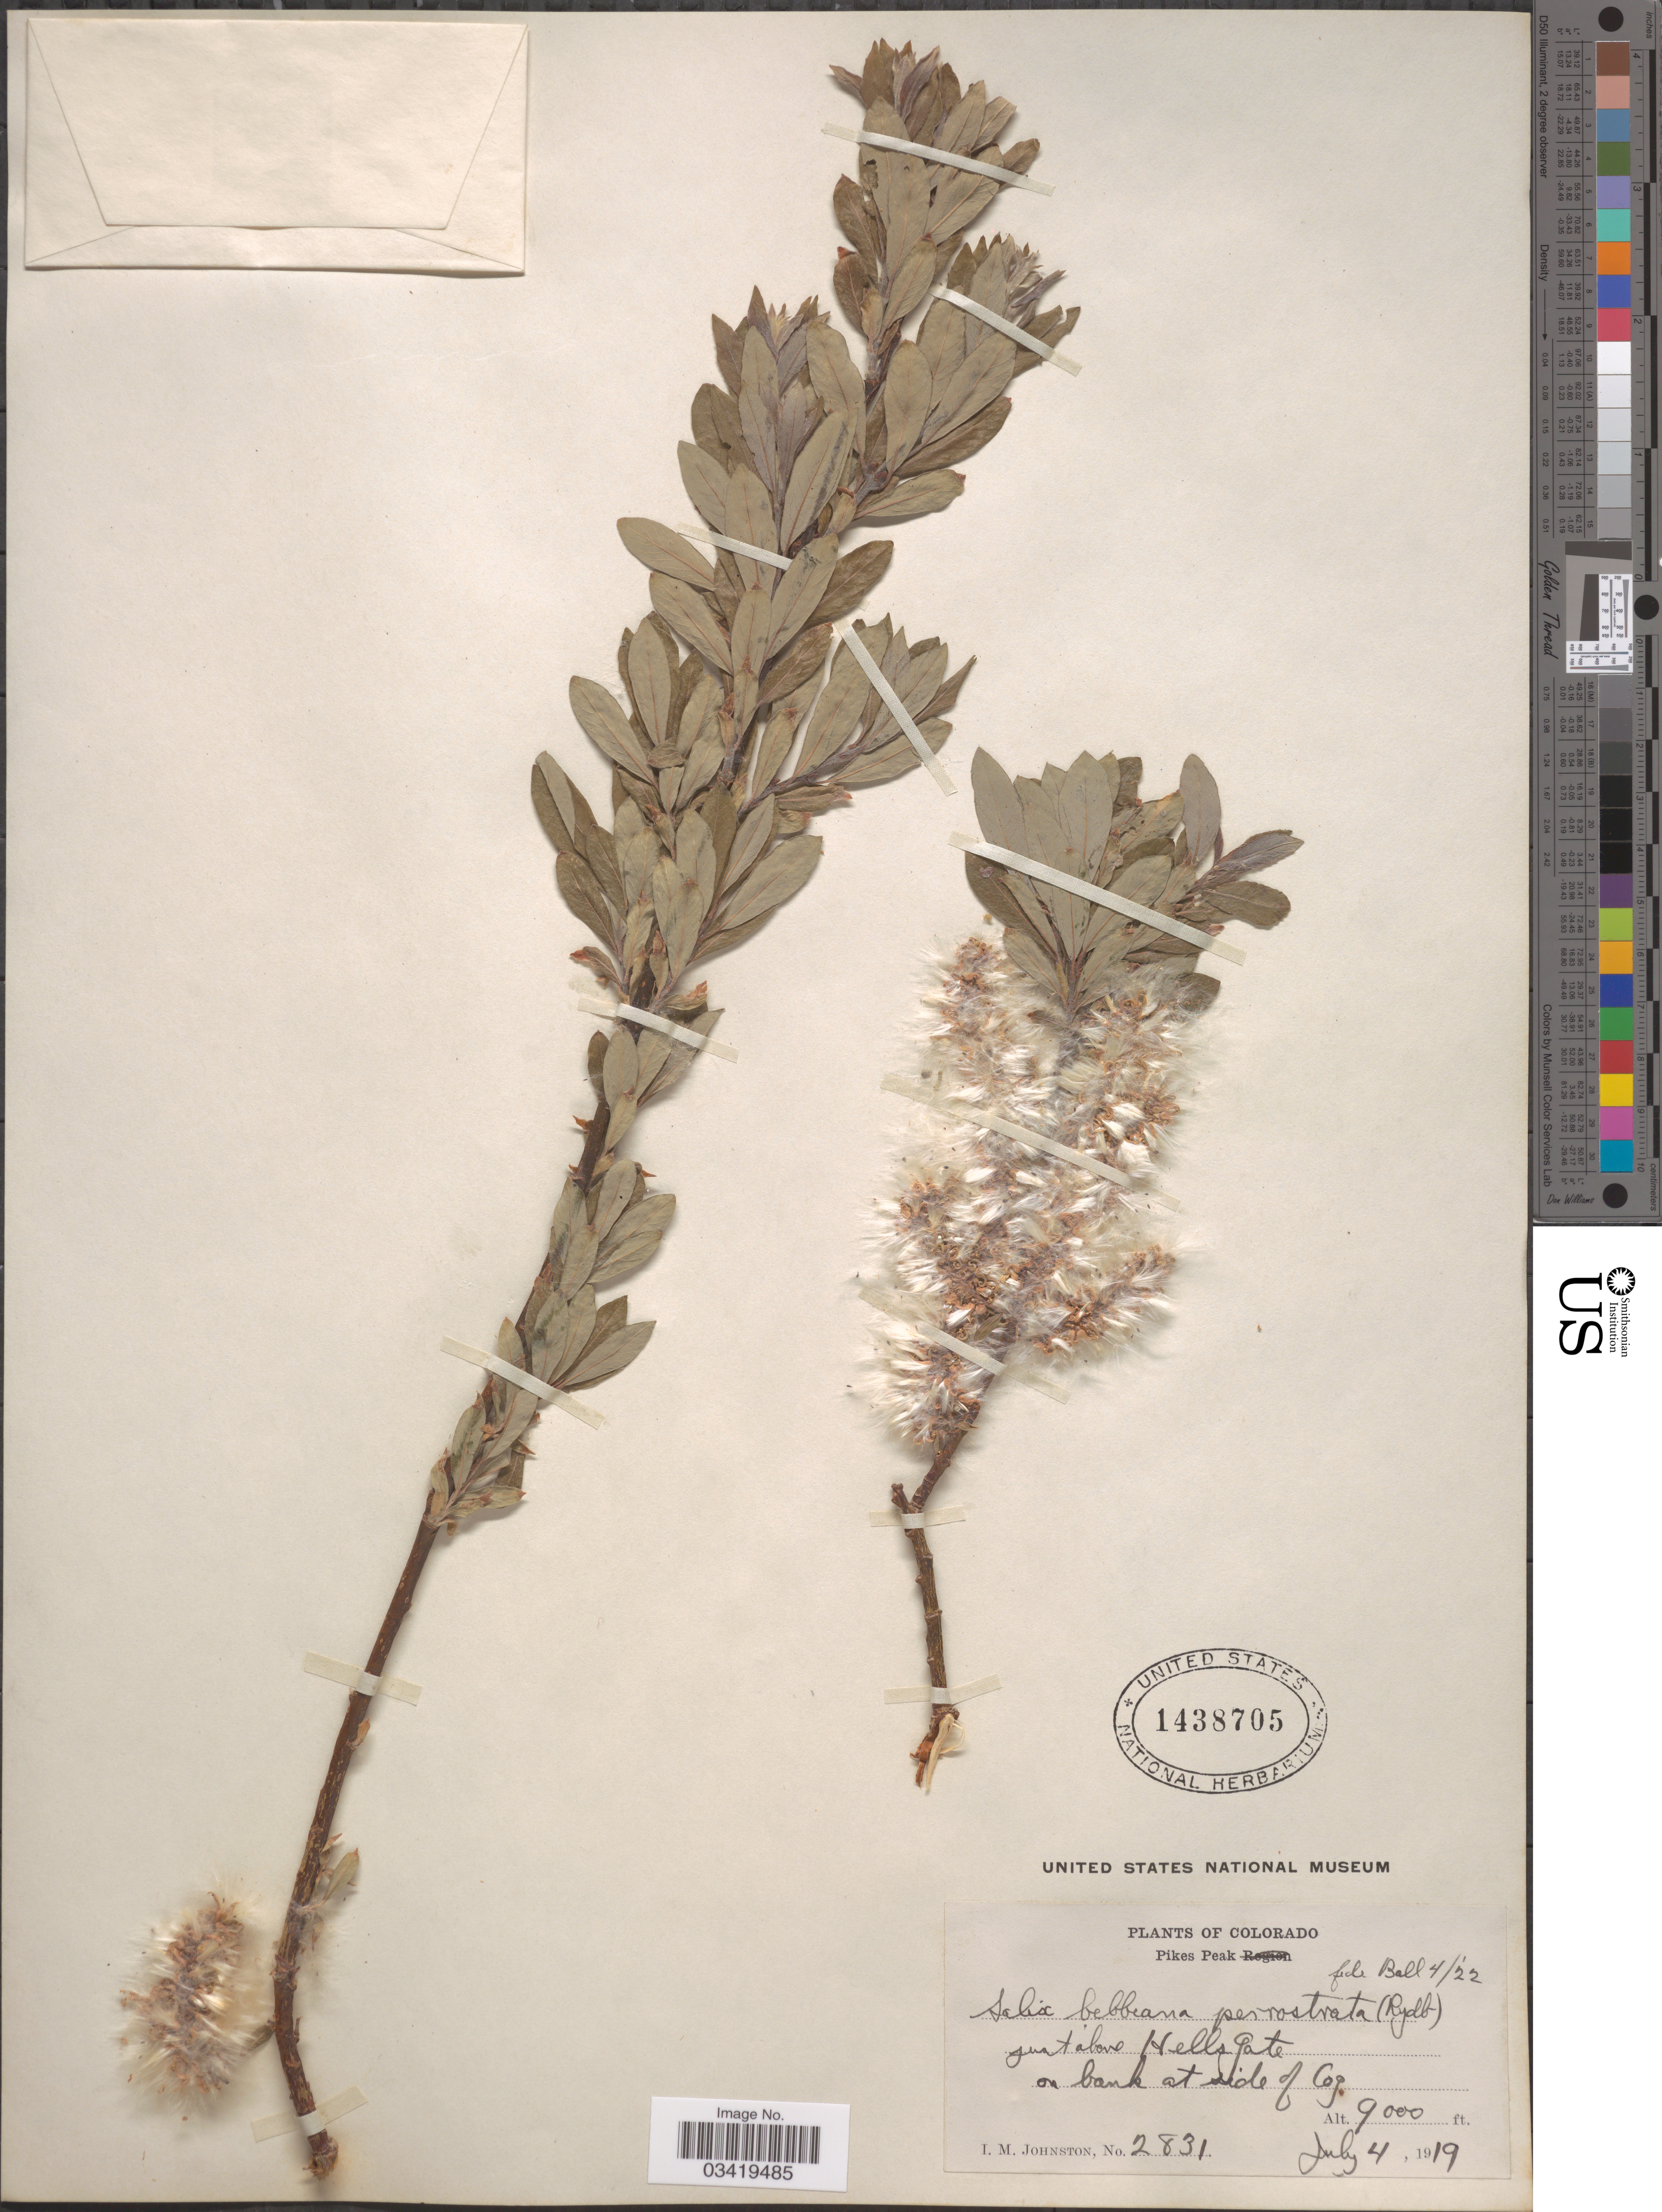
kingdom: Plantae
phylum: Tracheophyta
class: Magnoliopsida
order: Malpighiales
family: Salicaceae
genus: Salix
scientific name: Salix bebbiana var. perrostrata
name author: Sarg.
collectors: I.M. Johnston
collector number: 2831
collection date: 1919-07-04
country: United States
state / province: Colorado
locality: Pikes Peak. Just above Hells Gate on bank at side of Cog.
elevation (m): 2743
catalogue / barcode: US 1438705